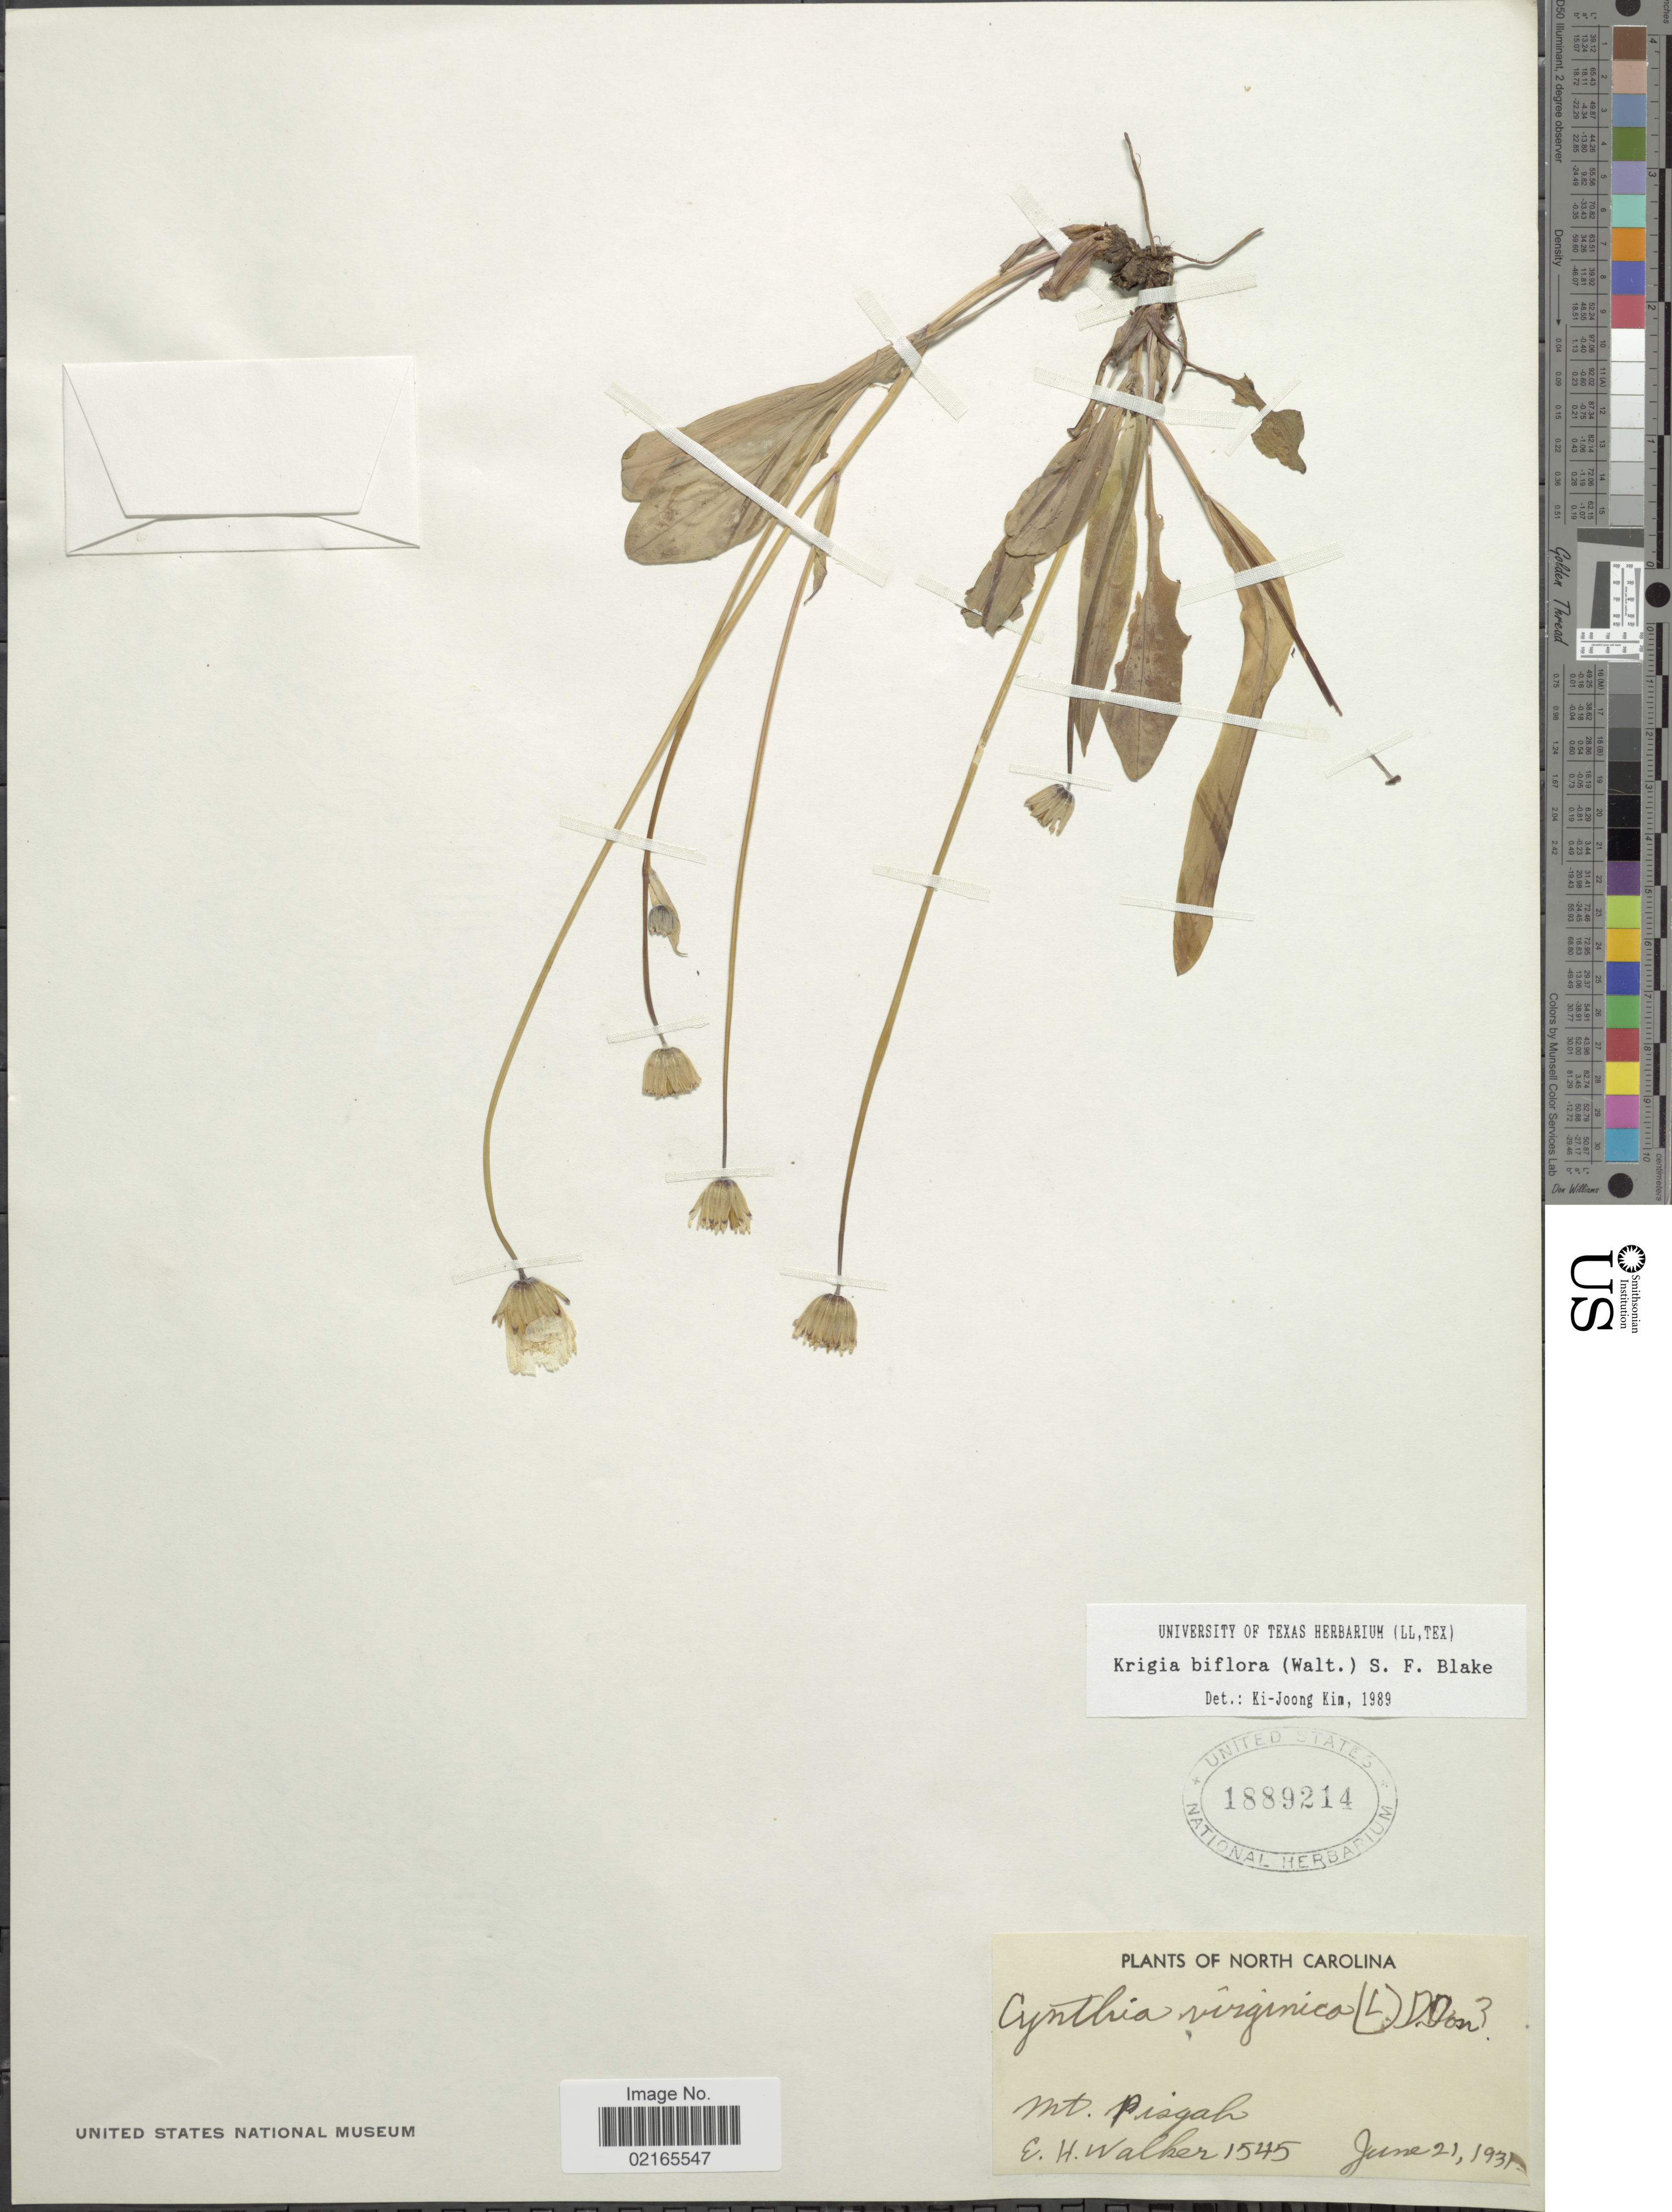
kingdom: Plantae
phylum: Tracheophyta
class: Magnoliopsida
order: Asterales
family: Asteraceae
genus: Krigia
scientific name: Krigia biflora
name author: (Walter) S.F. Blake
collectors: E. H. Walker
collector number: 1545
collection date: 1931-06-21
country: United States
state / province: North Carolina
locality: Mt. Pisgah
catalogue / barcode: US 1889214